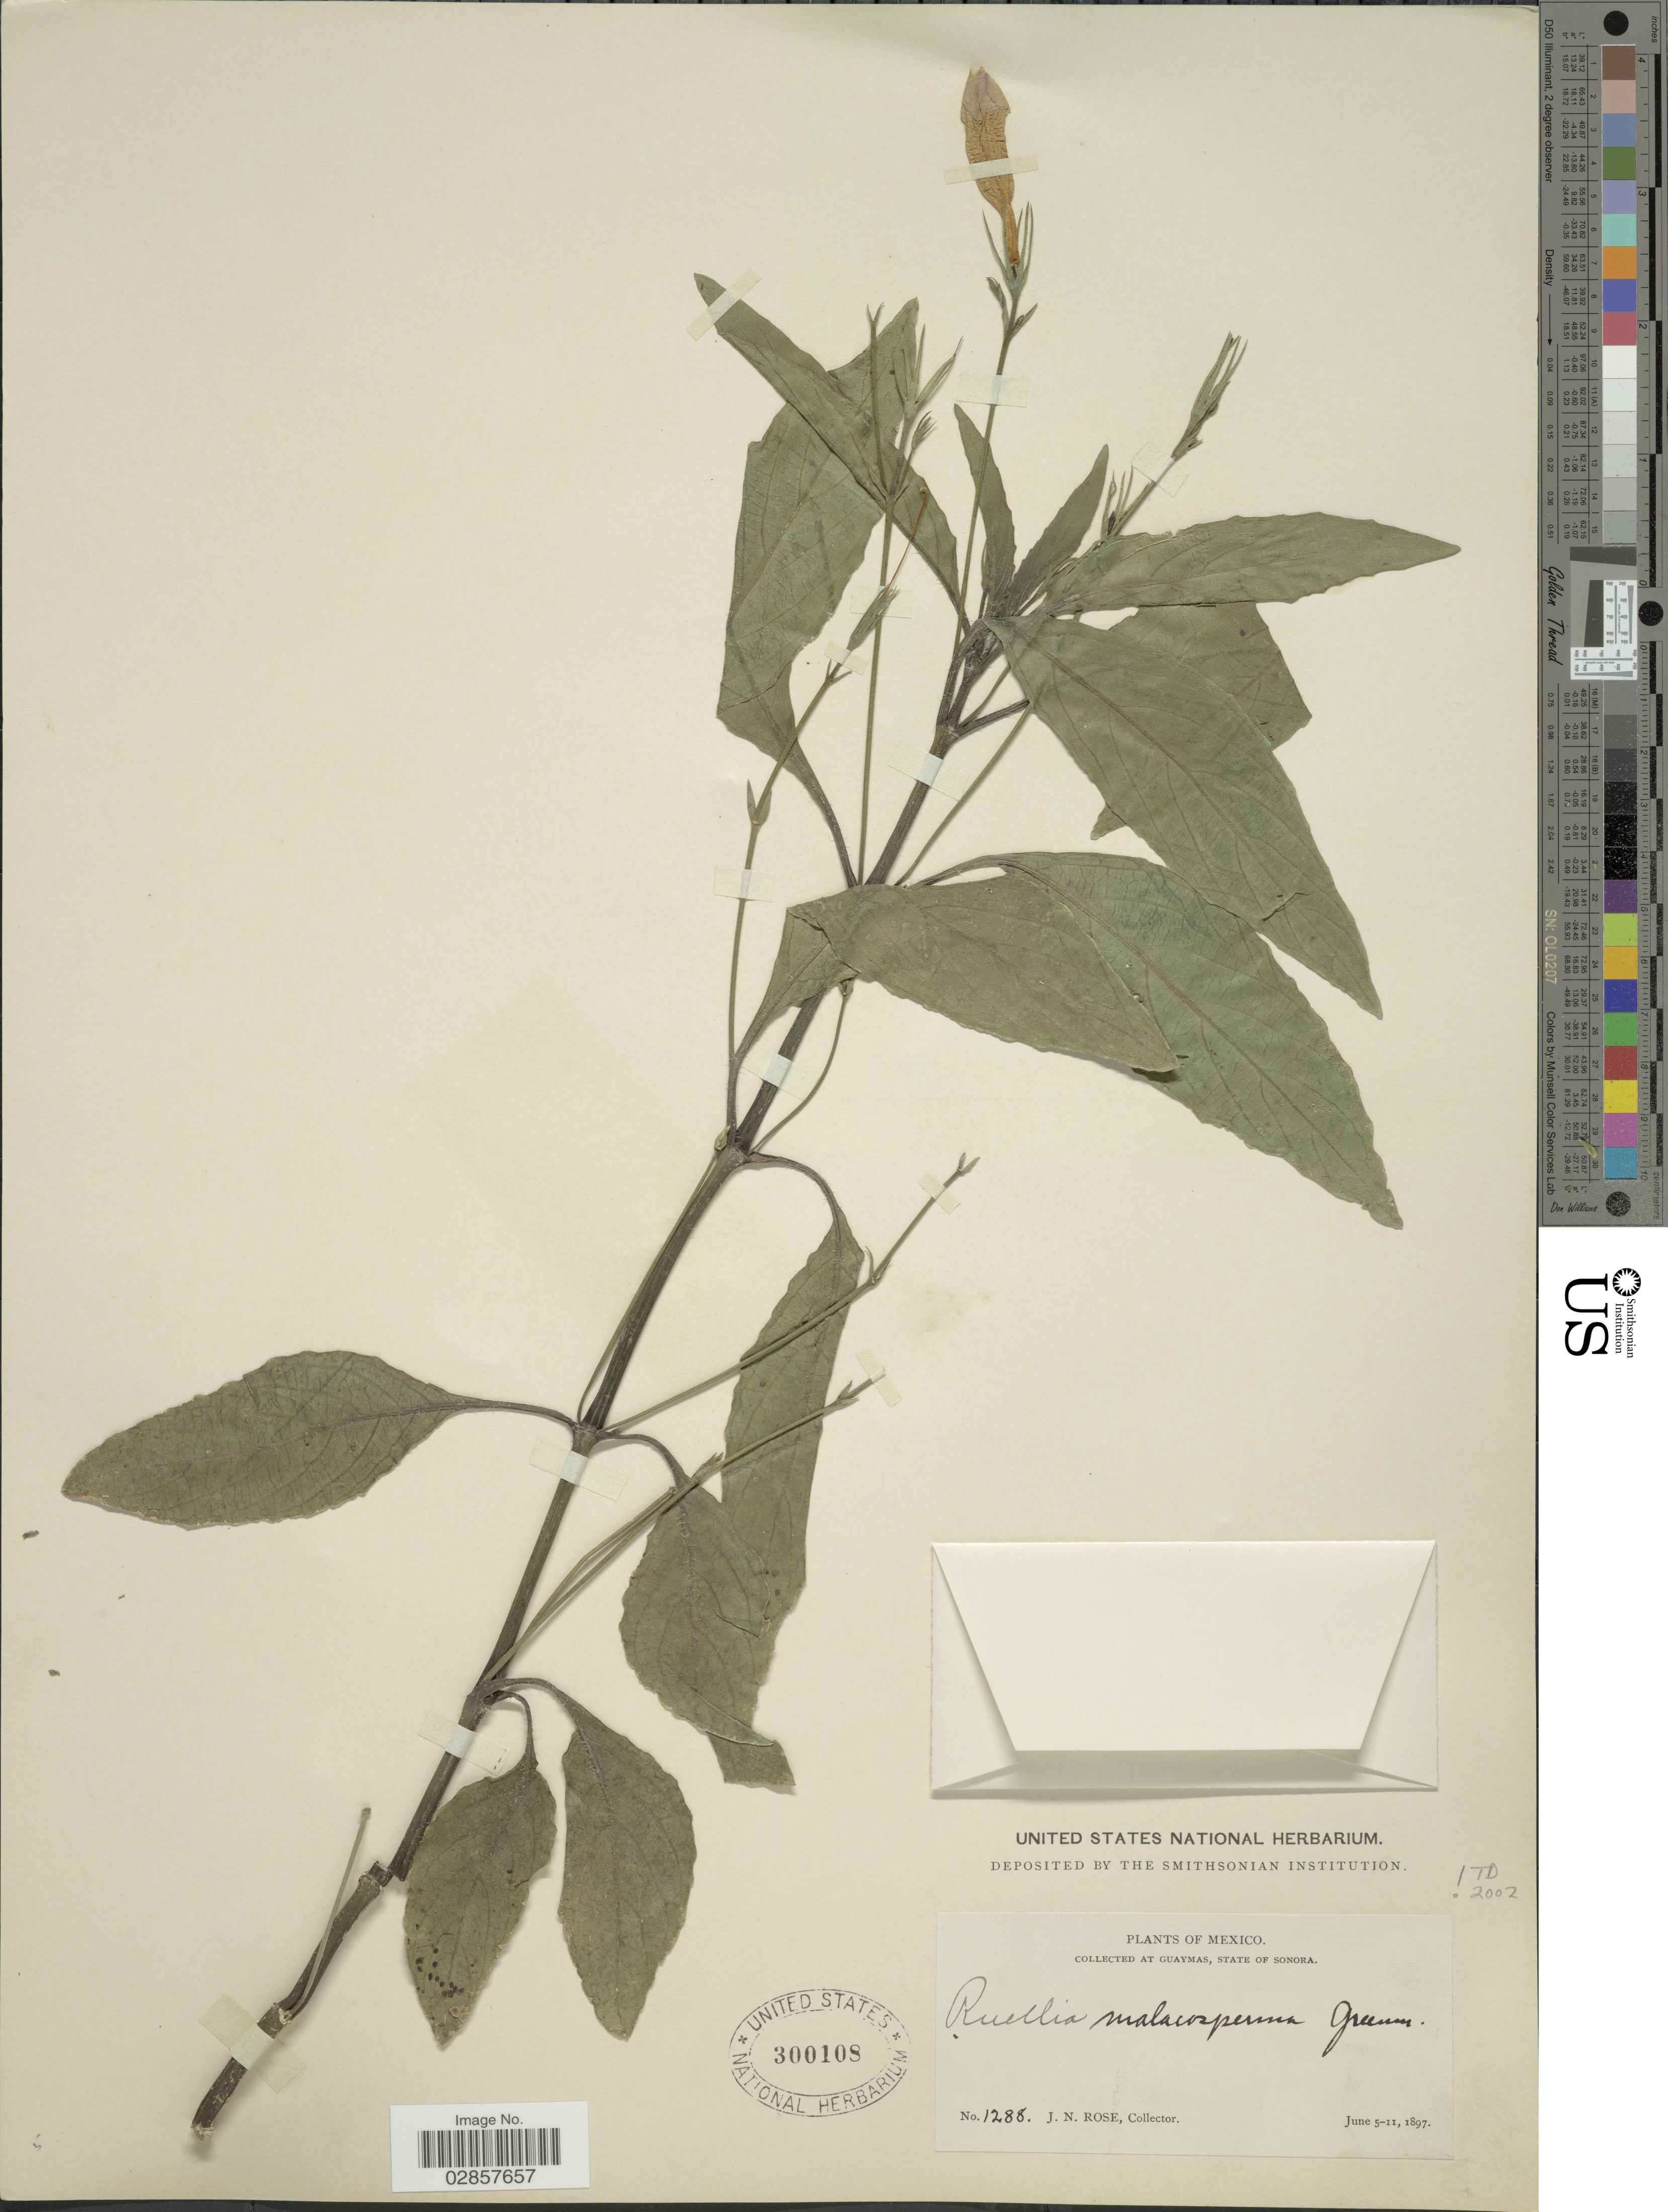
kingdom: Plantae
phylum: Tracheophyta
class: Magnoliopsida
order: Lamiales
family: Acanthaceae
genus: Ruellia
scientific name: Ruellia malacosperma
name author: Greenm.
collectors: J. N. Rose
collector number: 1288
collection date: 1897-06-05/1897-06-11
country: Mexico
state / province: Sonora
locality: Guaymas.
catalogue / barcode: US 300108